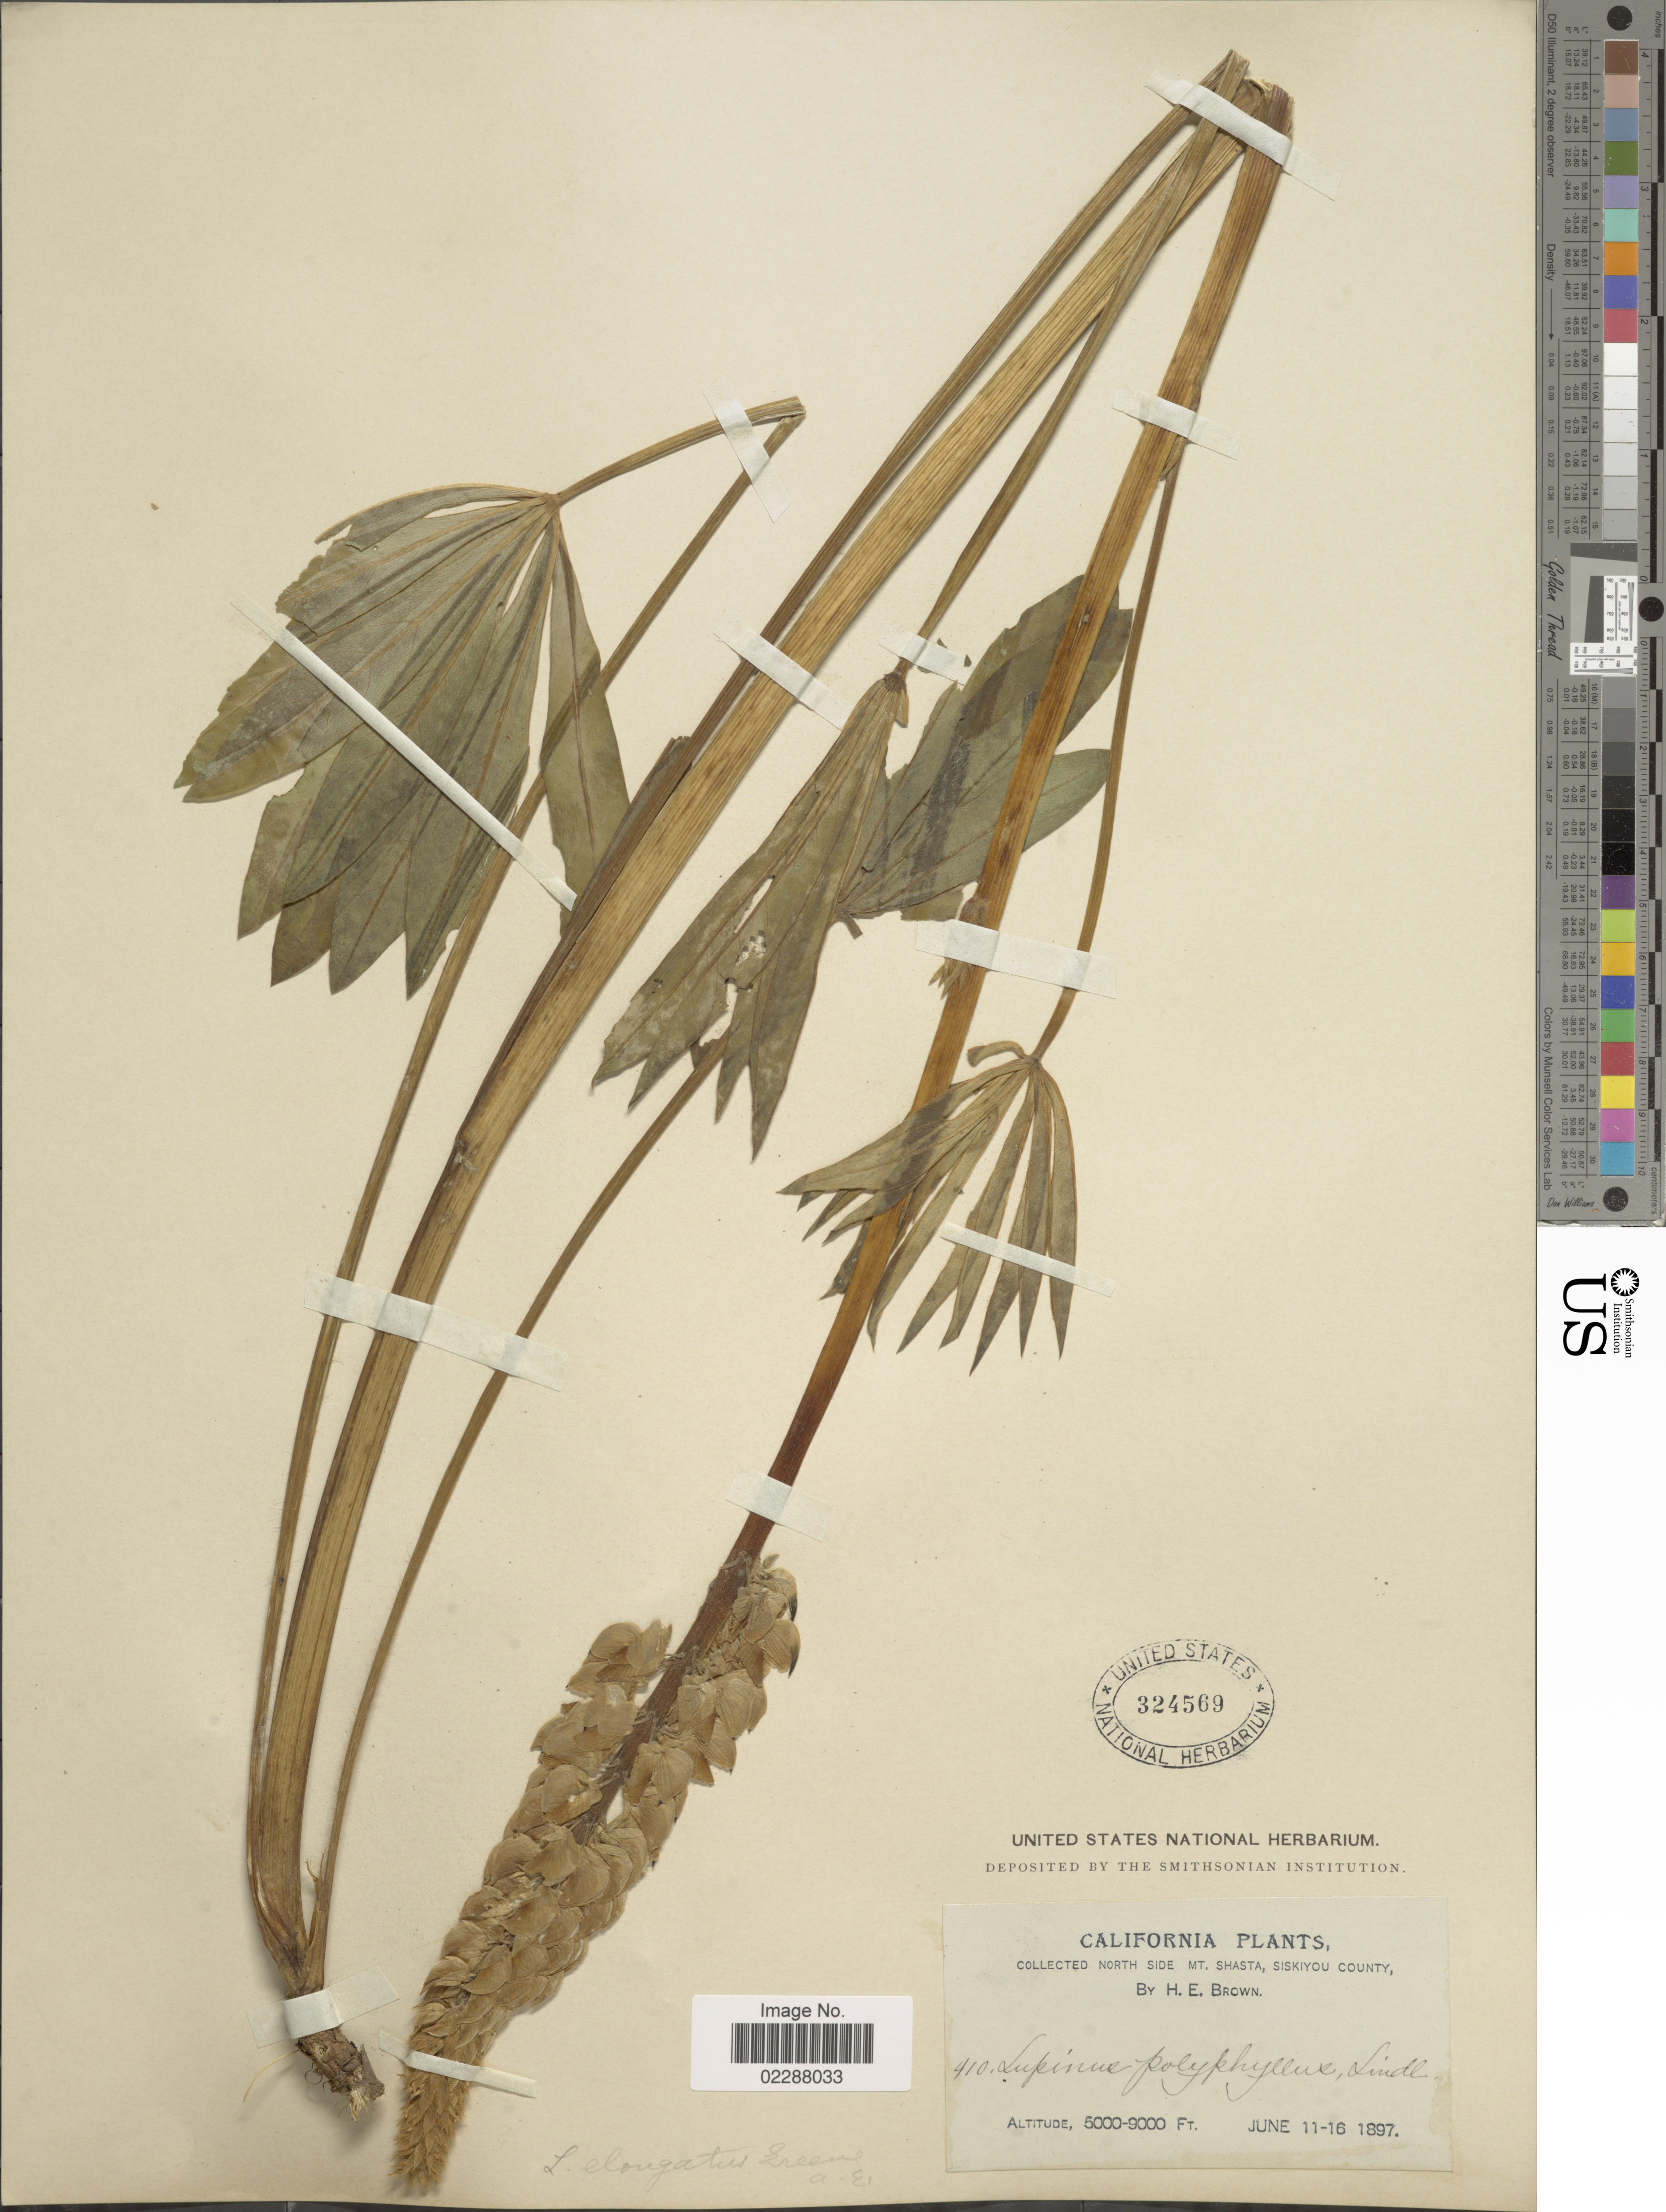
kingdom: Plantae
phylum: Tracheophyta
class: Magnoliopsida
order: Fabales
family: Fabaceae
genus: Lupinus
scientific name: Lupinus superbus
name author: A. Heller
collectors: H. E. Brown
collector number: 410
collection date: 1897-06-11/1897-06-16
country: United States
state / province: California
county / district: Siskiyou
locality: North side side Mt. Shasta, Siskiyou County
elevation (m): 1524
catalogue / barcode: US 324569